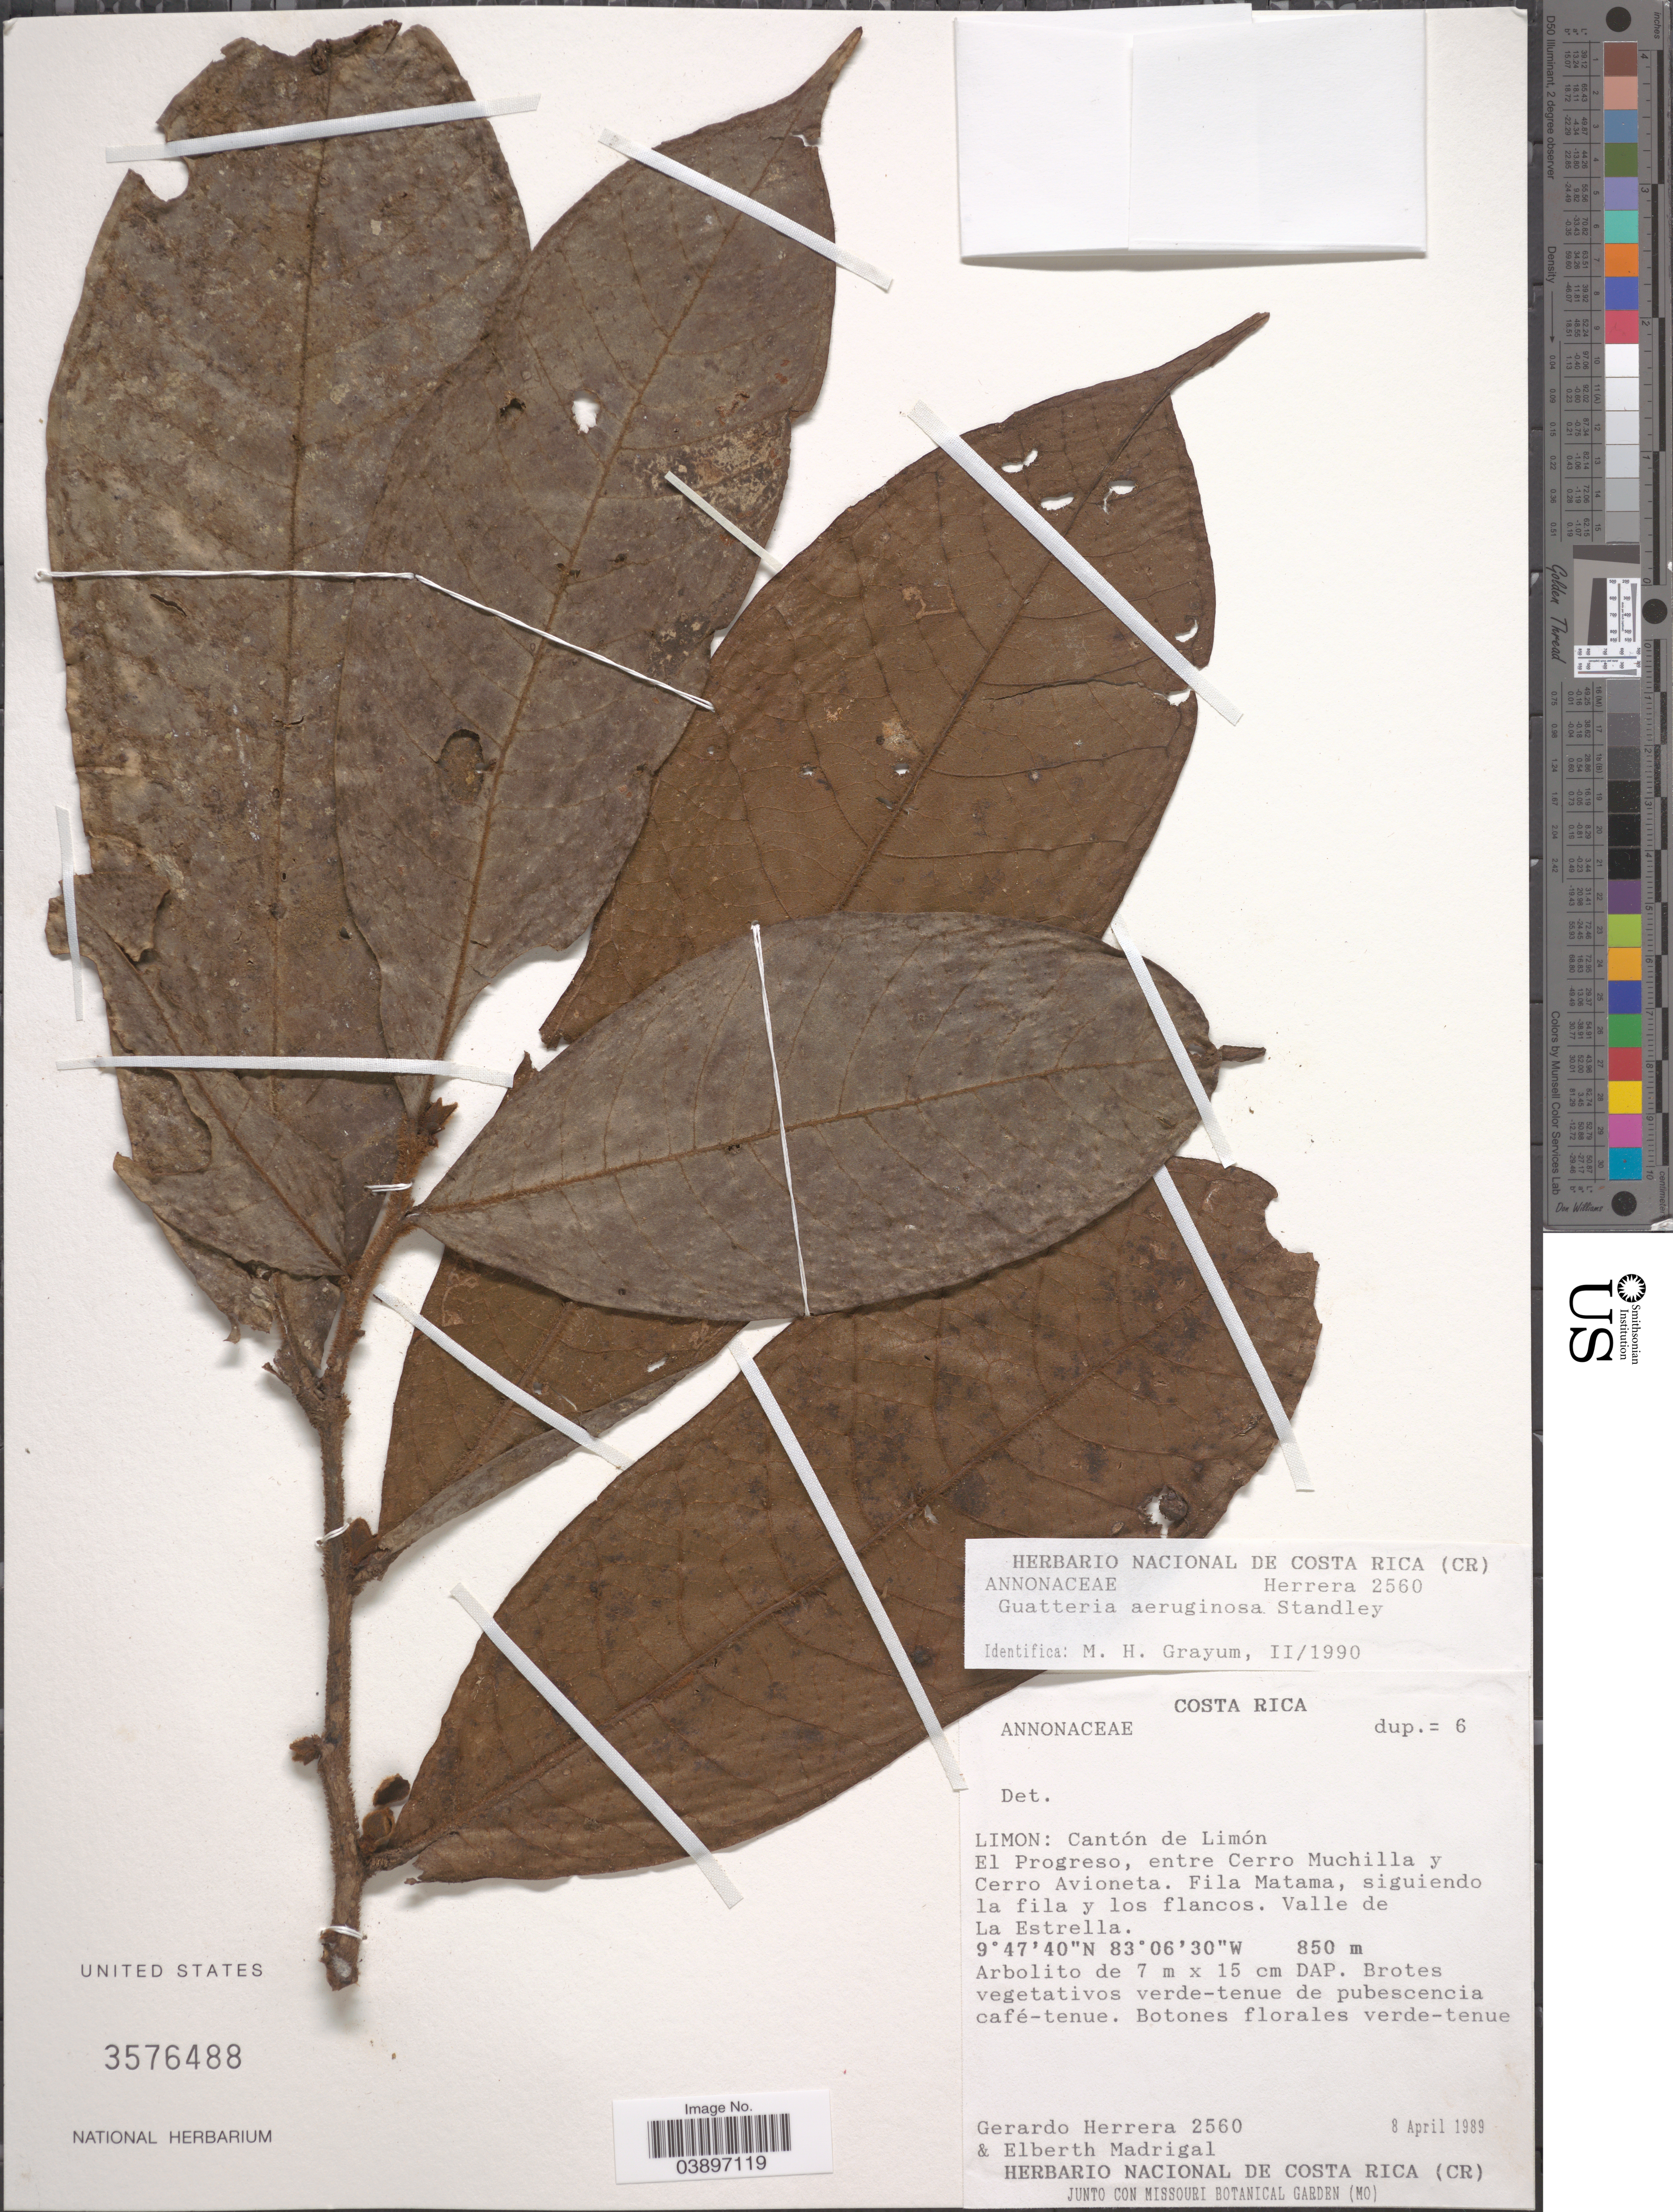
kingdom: Plantae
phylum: Tracheophyta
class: Magnoliopsida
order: Magnoliales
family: Annonaceae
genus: Guatteria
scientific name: Guatteria aeruginosa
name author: Standl.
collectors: G. Herrera & E. Madrigal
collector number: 2560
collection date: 1989-04-08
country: Costa Rica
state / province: Limón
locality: Cantón de Limón. El Progreso, entre Cerro Muchilla y Cerro Avioneta. Fila Matama, siguiendo la fila y los flancos. Valle de La Estrella.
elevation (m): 850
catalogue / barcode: US 3576488